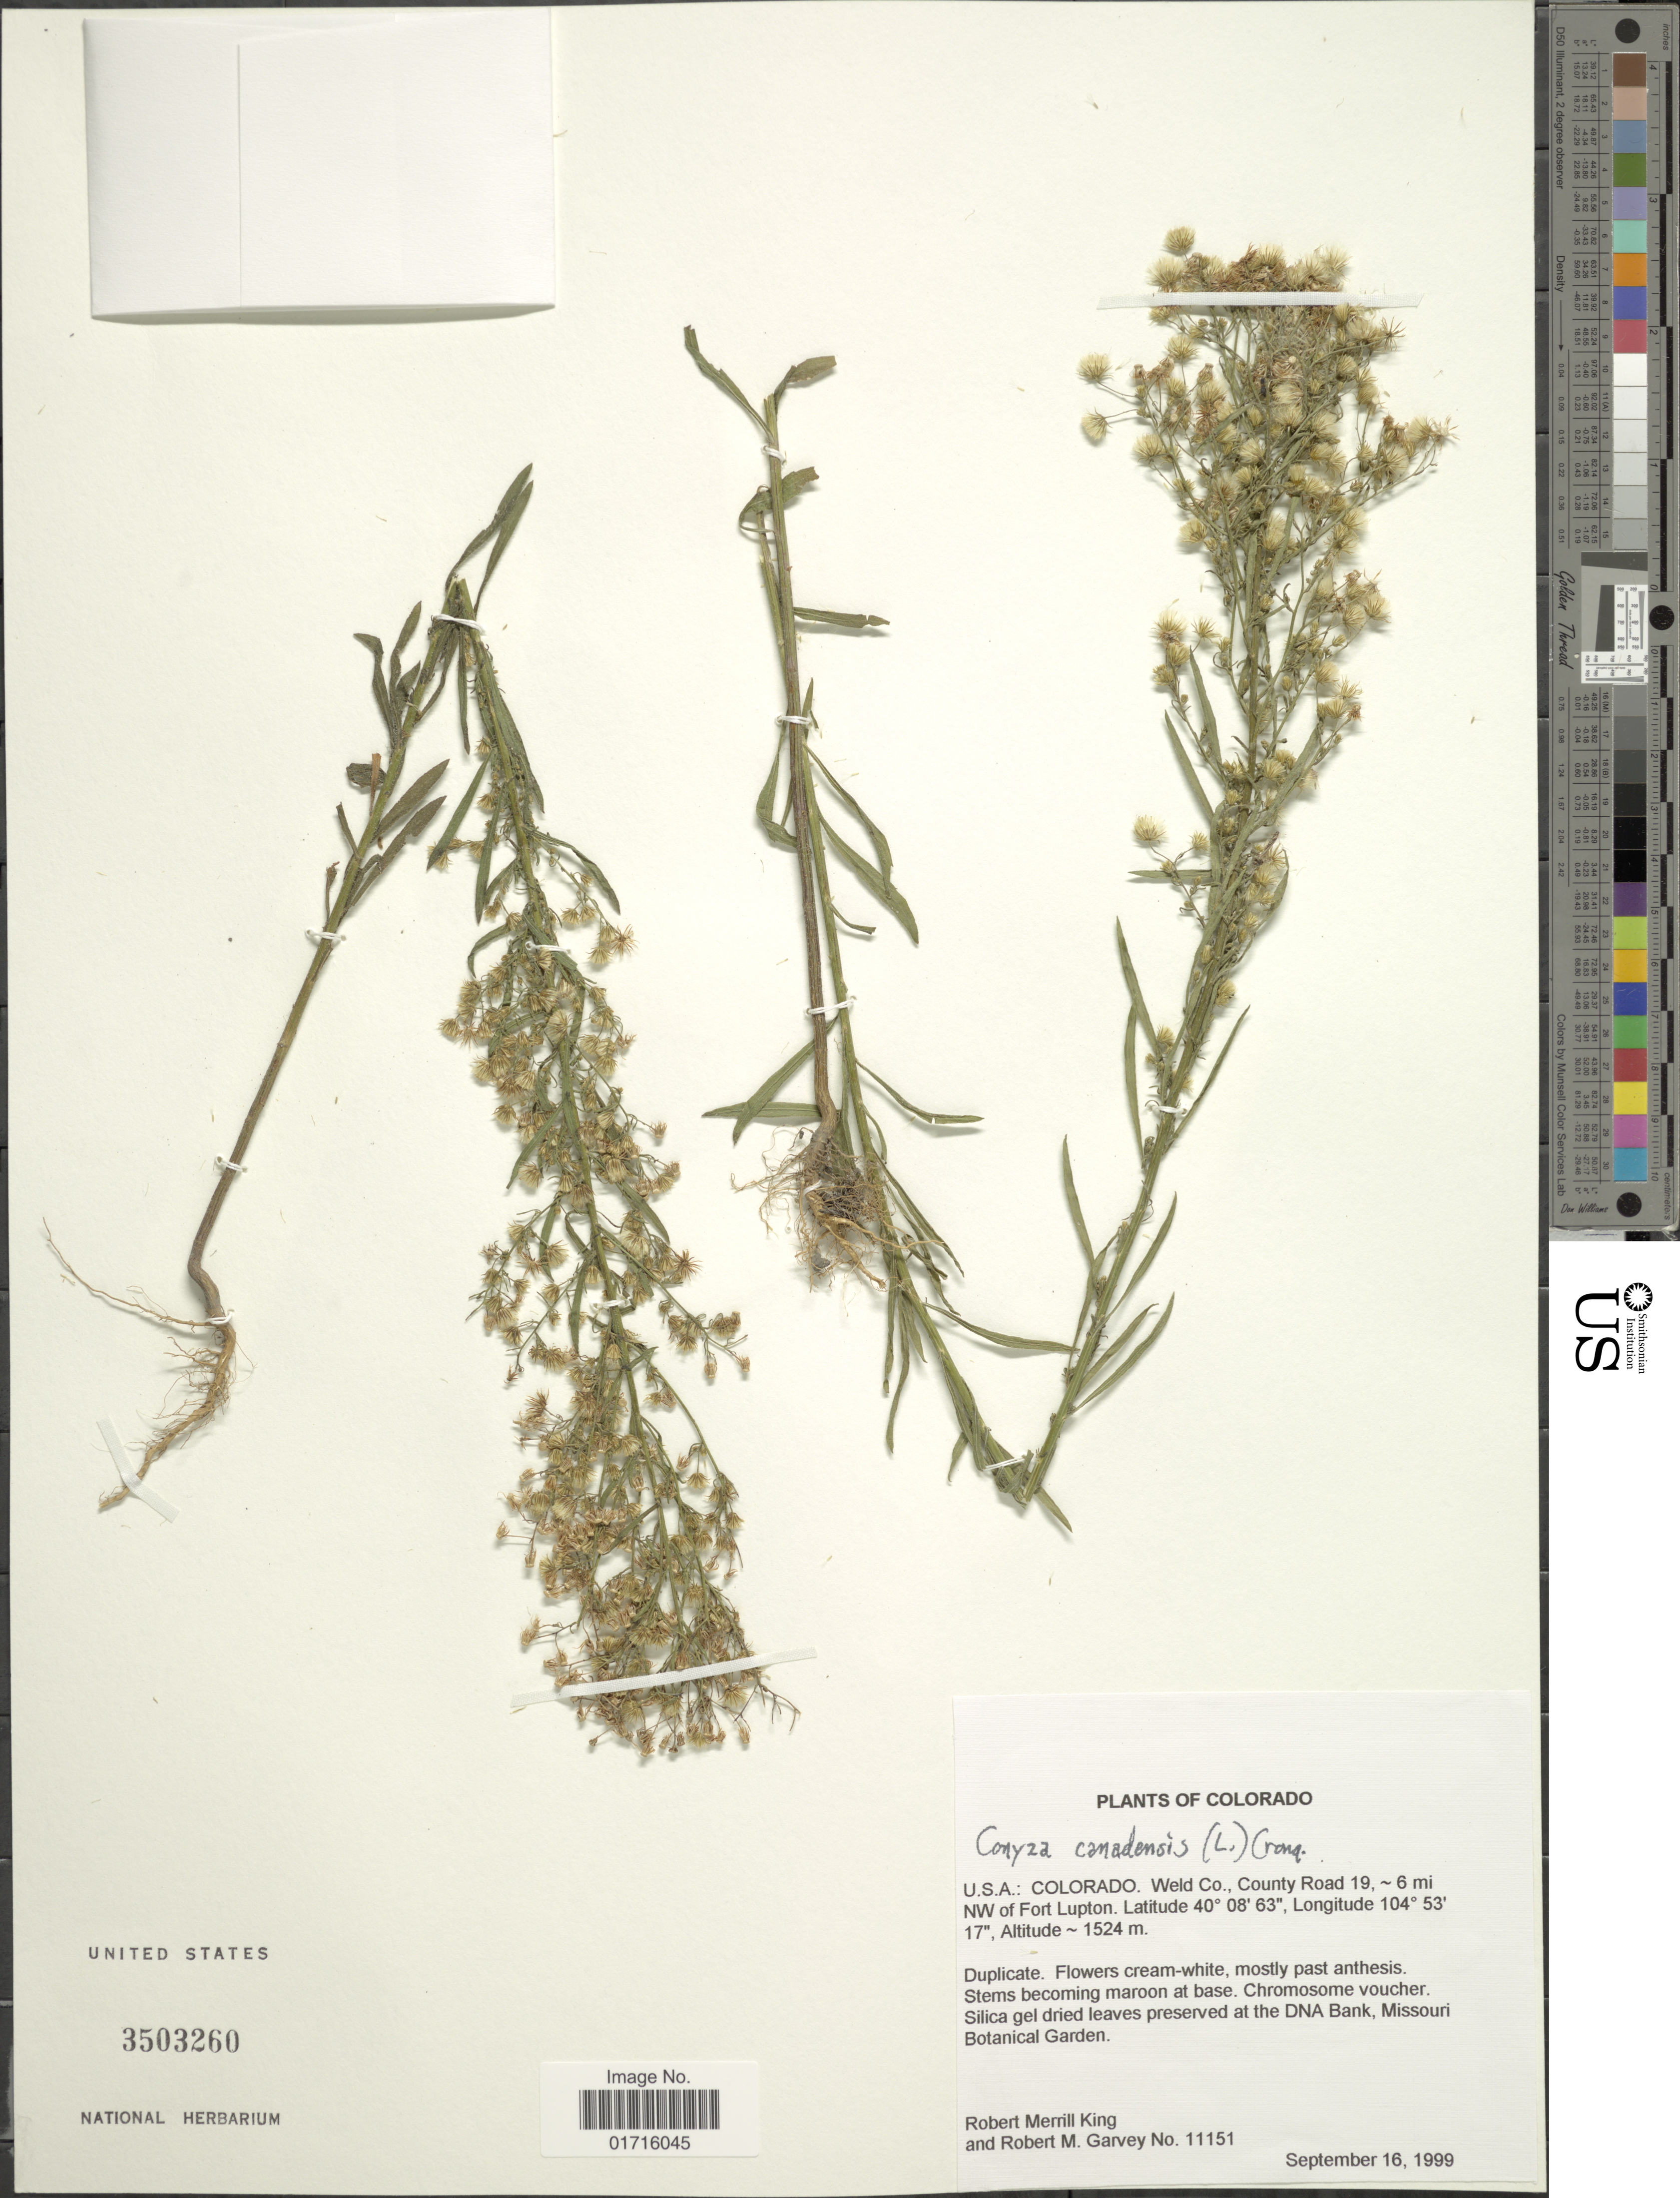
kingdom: Plantae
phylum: Tracheophyta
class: Magnoliopsida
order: Asterales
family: Asteraceae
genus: Conyza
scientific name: Conyza canadensis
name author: (L.) Cronq.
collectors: R. M. King & R. Garvey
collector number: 11151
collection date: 1999-09-16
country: United States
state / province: Colorado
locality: Weld Co. County Road 19, - 6 mi NW of Fort Lupton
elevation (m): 1524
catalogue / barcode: US 3503260